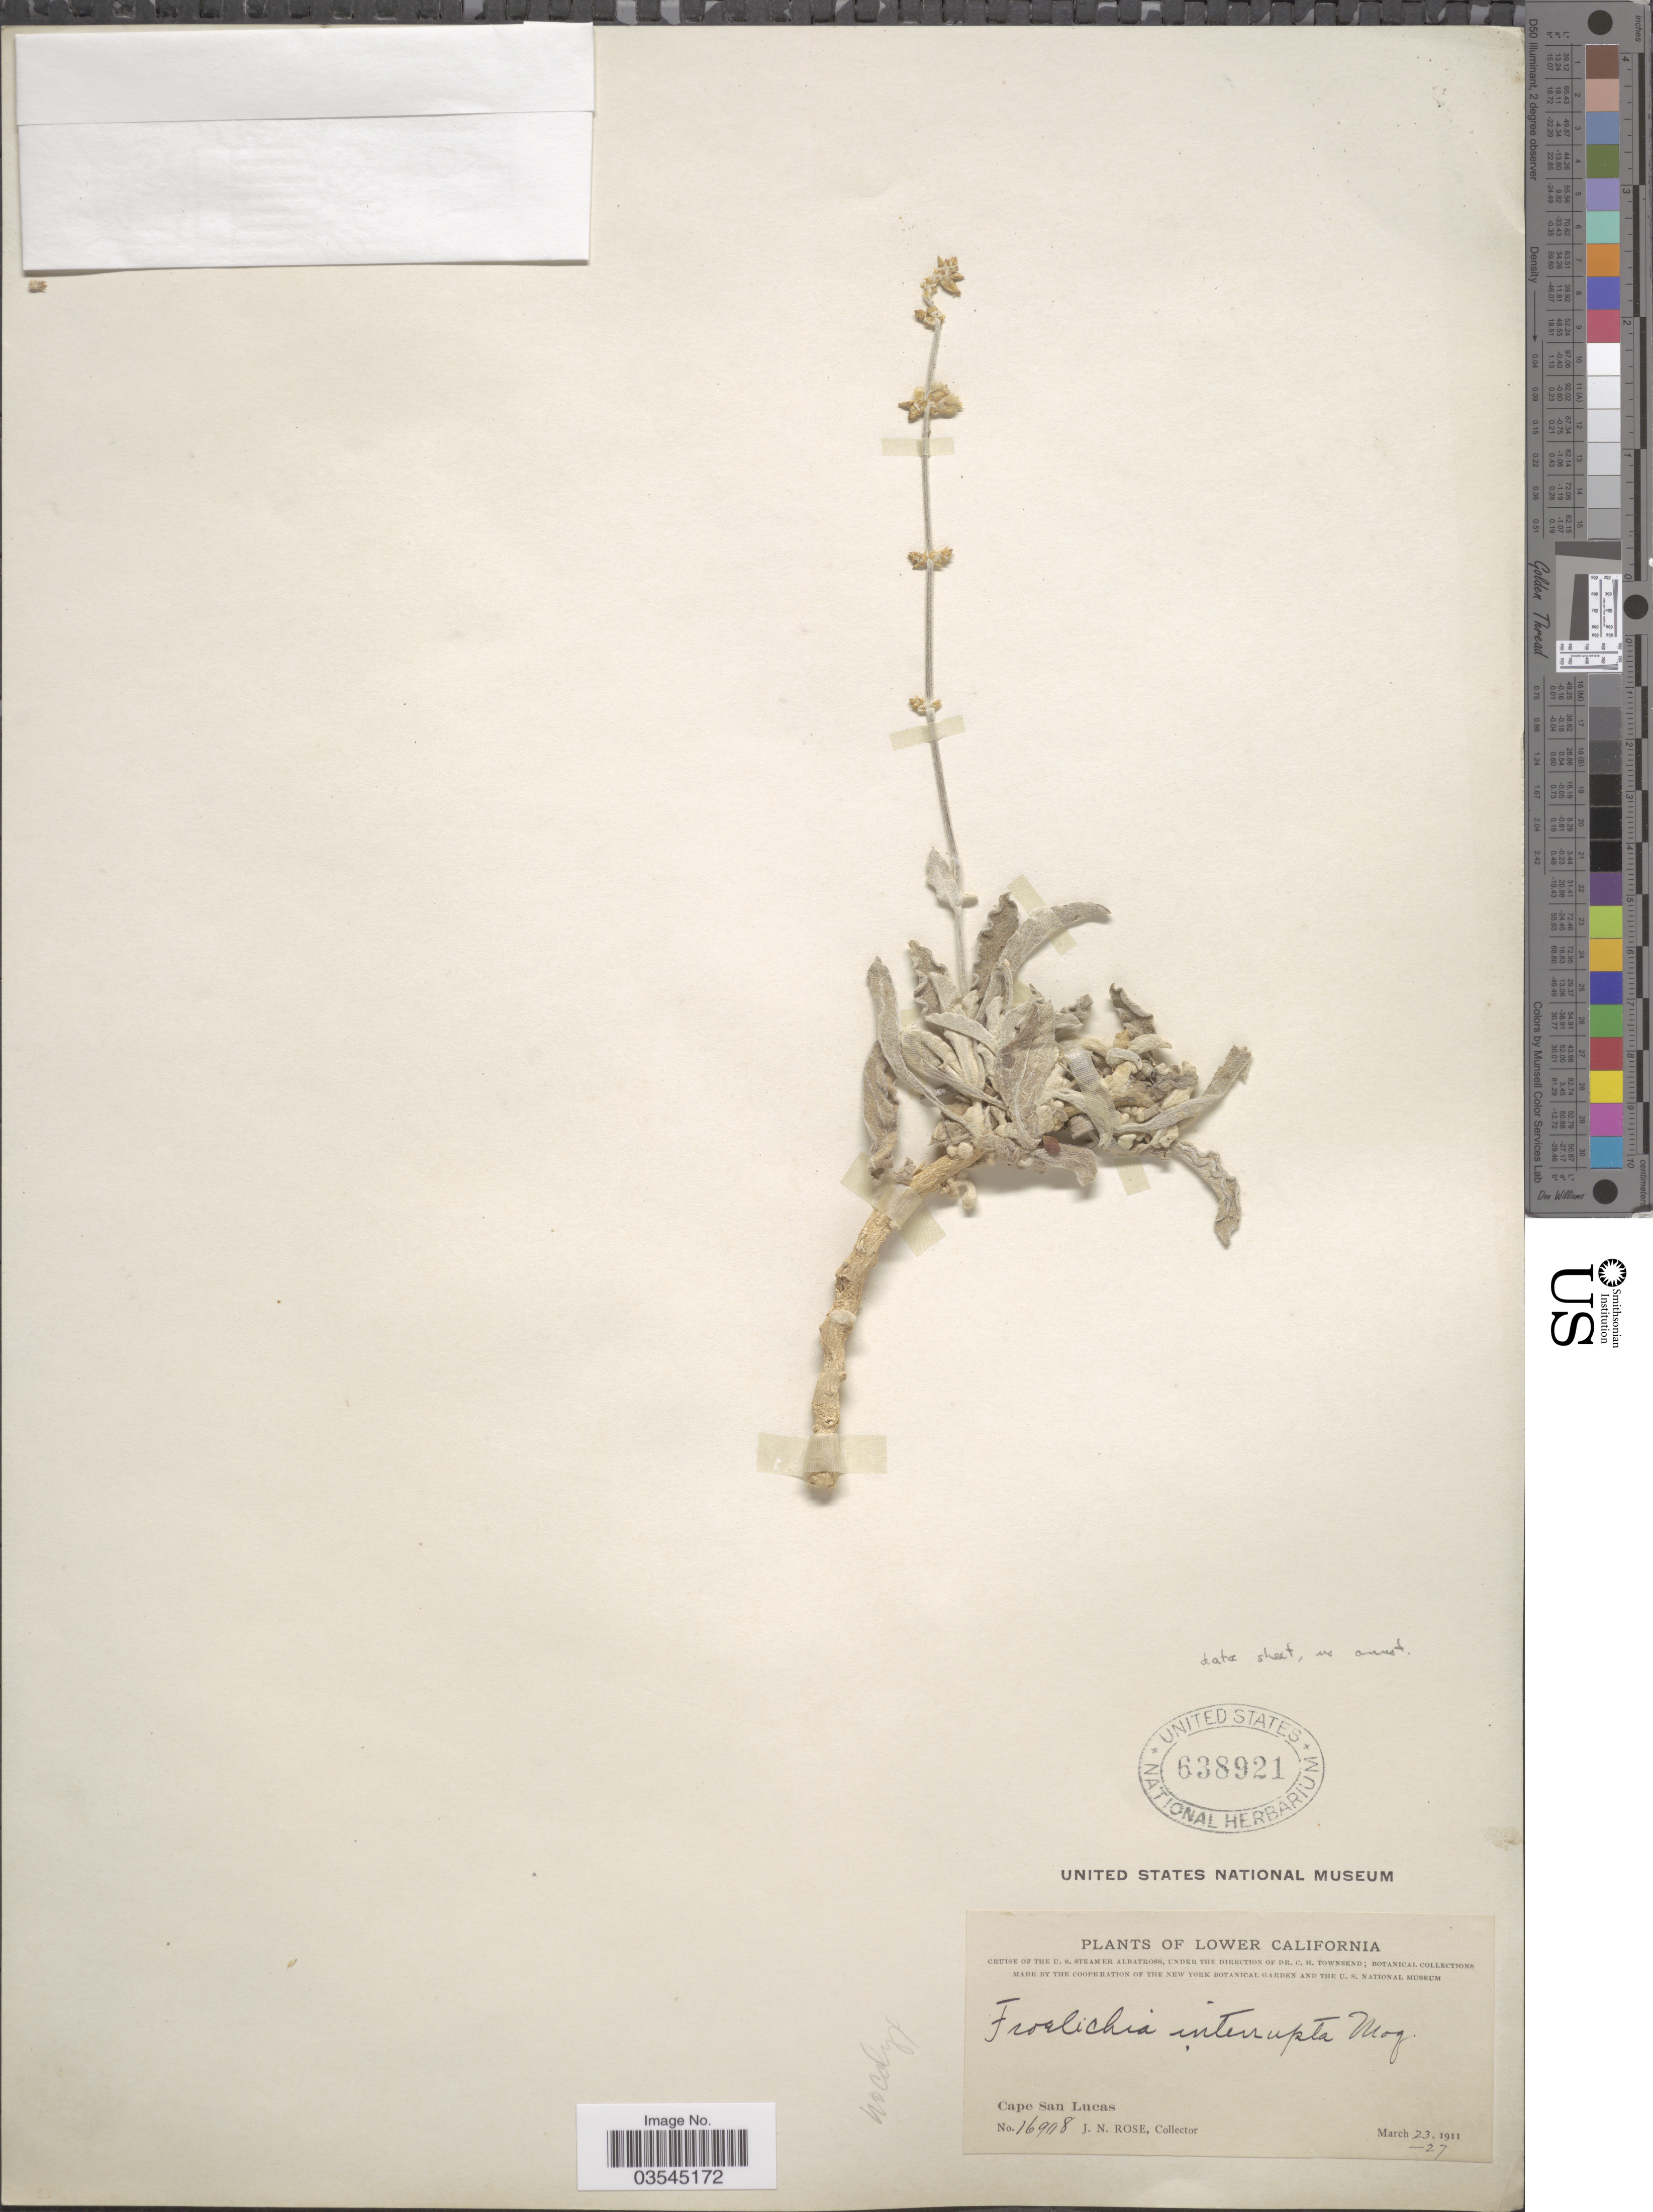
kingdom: Plantae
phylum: Tracheophyta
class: Magnoliopsida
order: Caryophyllales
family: Amaranthaceae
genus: Froelichia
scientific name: Froelichia interrupta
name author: (L.) Moq.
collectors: J. N. Rose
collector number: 16908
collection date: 1911-03-23/1911-03-27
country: Mexico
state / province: Baja California Sur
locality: Lower California. Cape San Lucas.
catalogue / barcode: US 638921